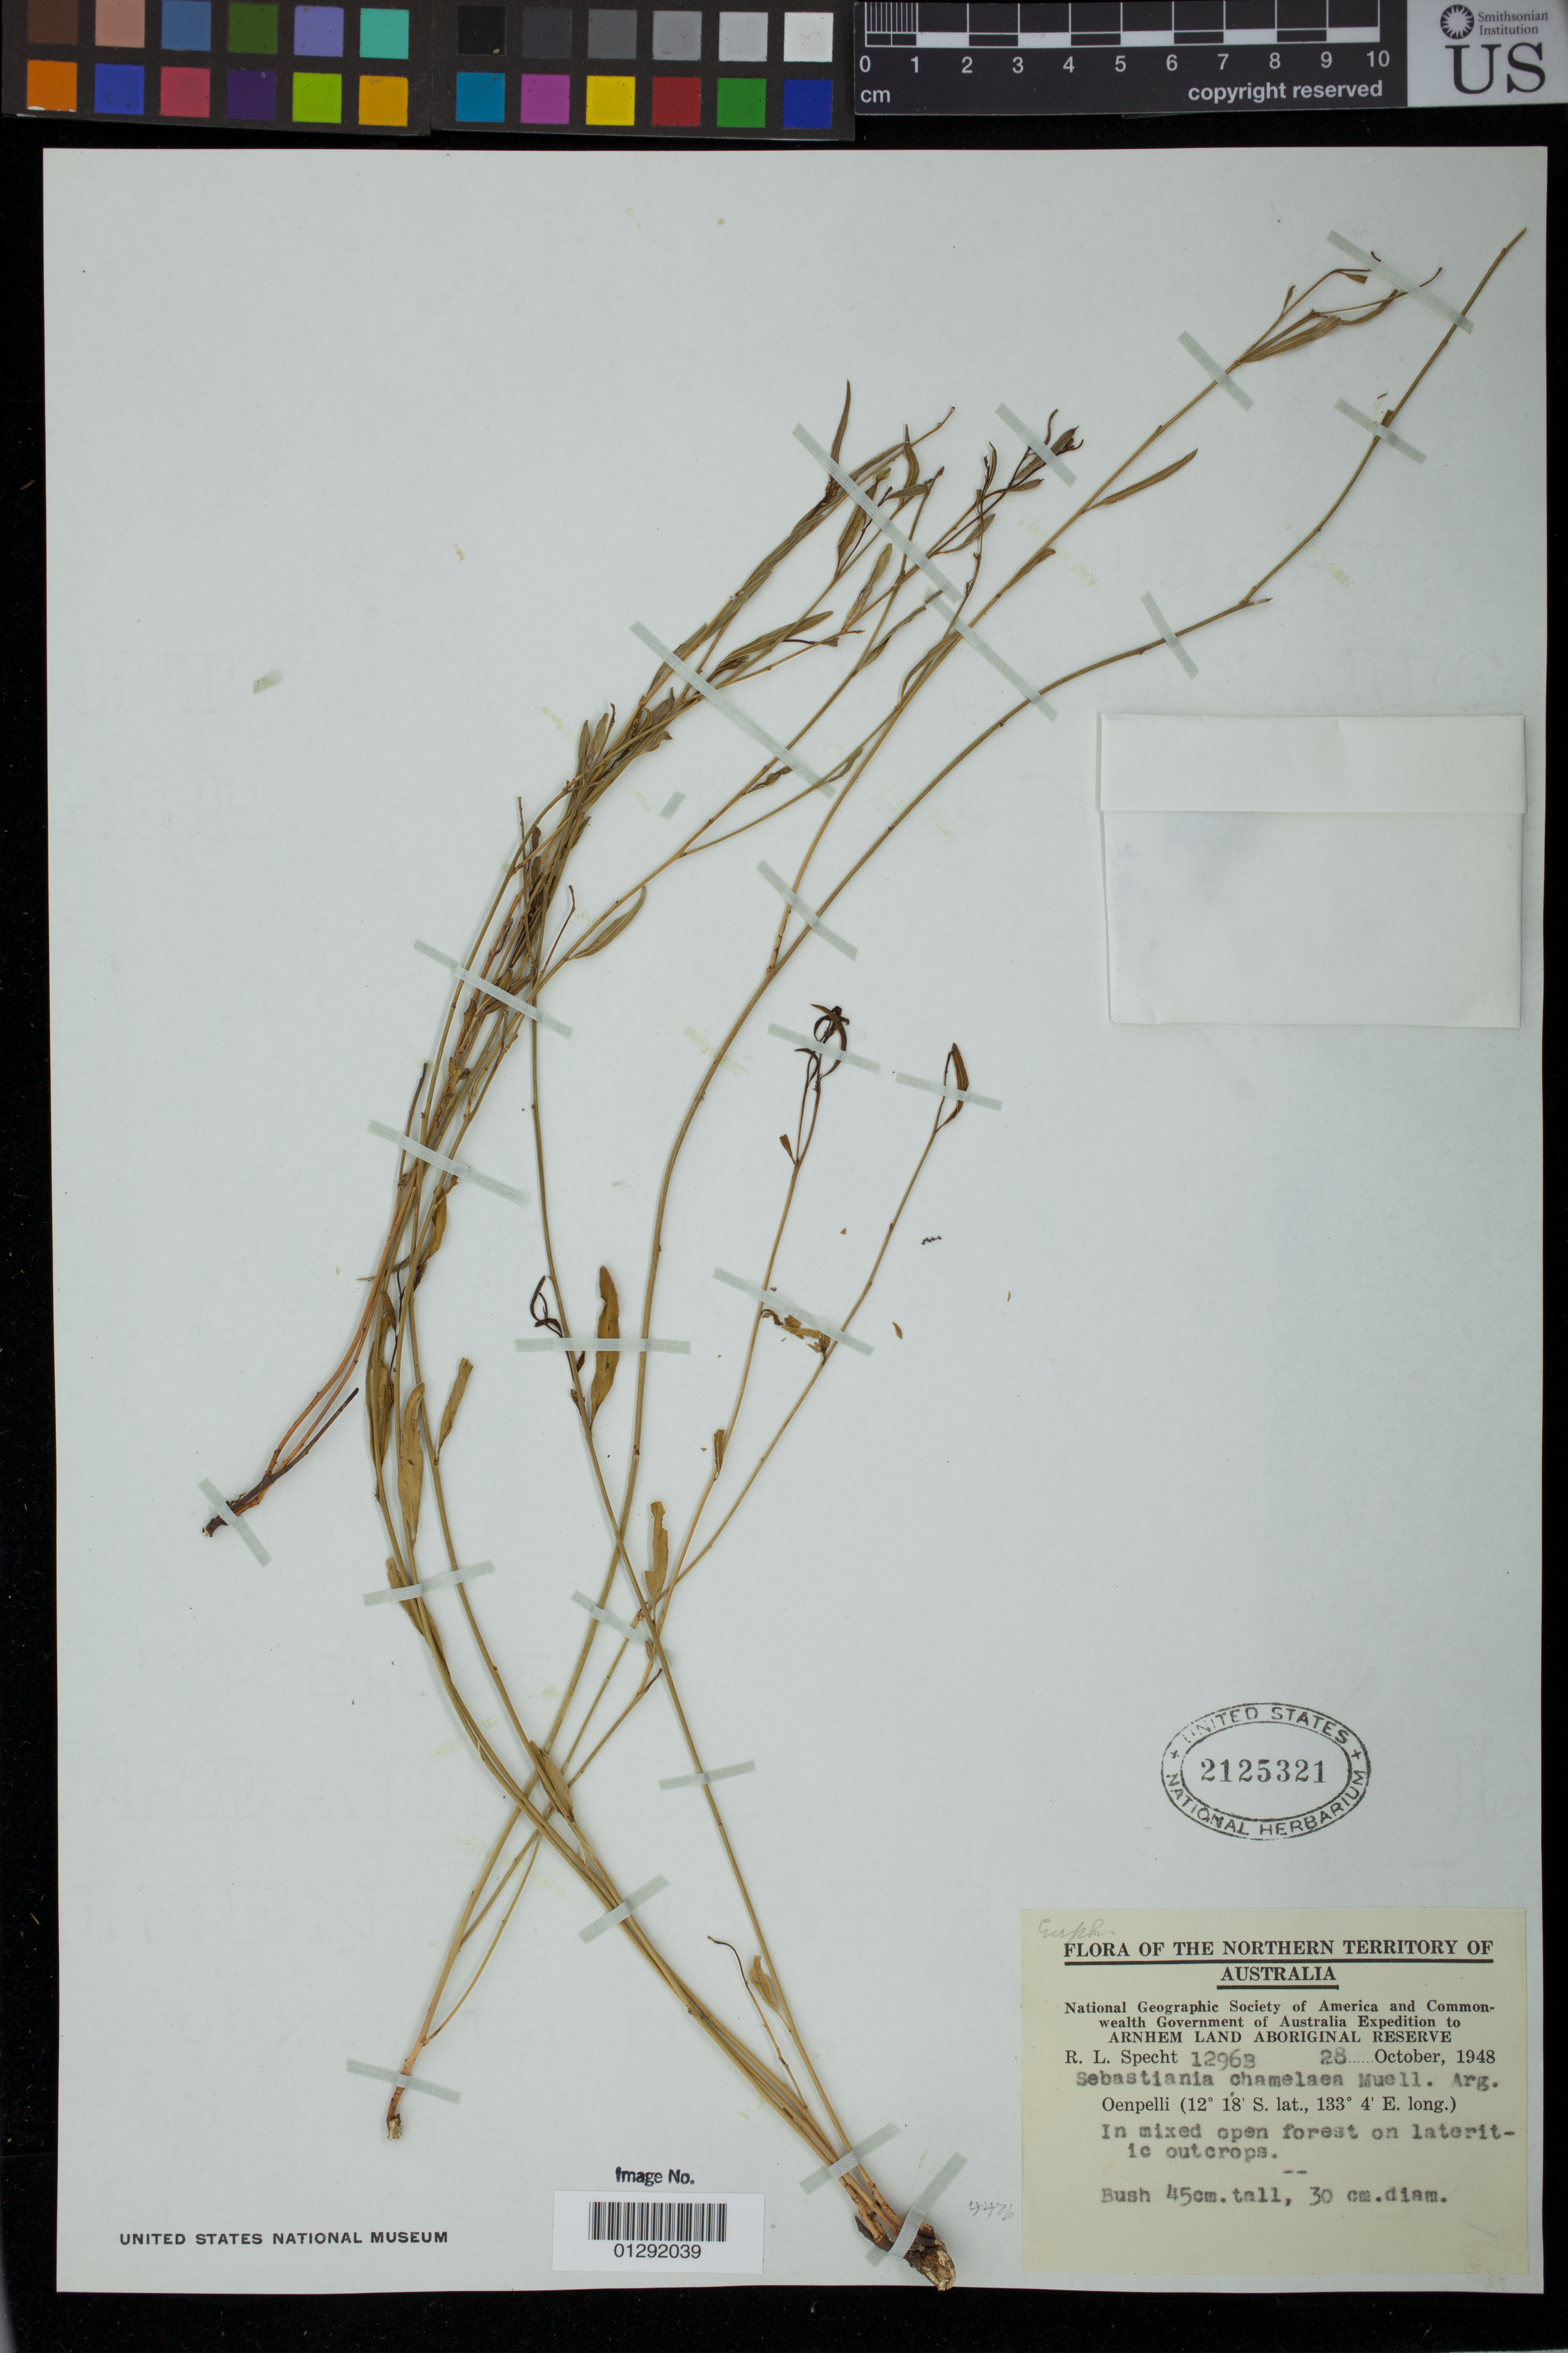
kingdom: Plantae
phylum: Tracheophyta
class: Magnoliopsida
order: Malpighiales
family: Euphorbiaceae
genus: Sebastiania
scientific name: Sebastiania chamaelea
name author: (L.) Müll. Arg.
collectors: R. L. Specht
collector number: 12963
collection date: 1948-10-28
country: Australia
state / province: Northern Territory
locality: Arnhem Land Aboriginal Reserve. Oenpelli.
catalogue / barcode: US 2125321